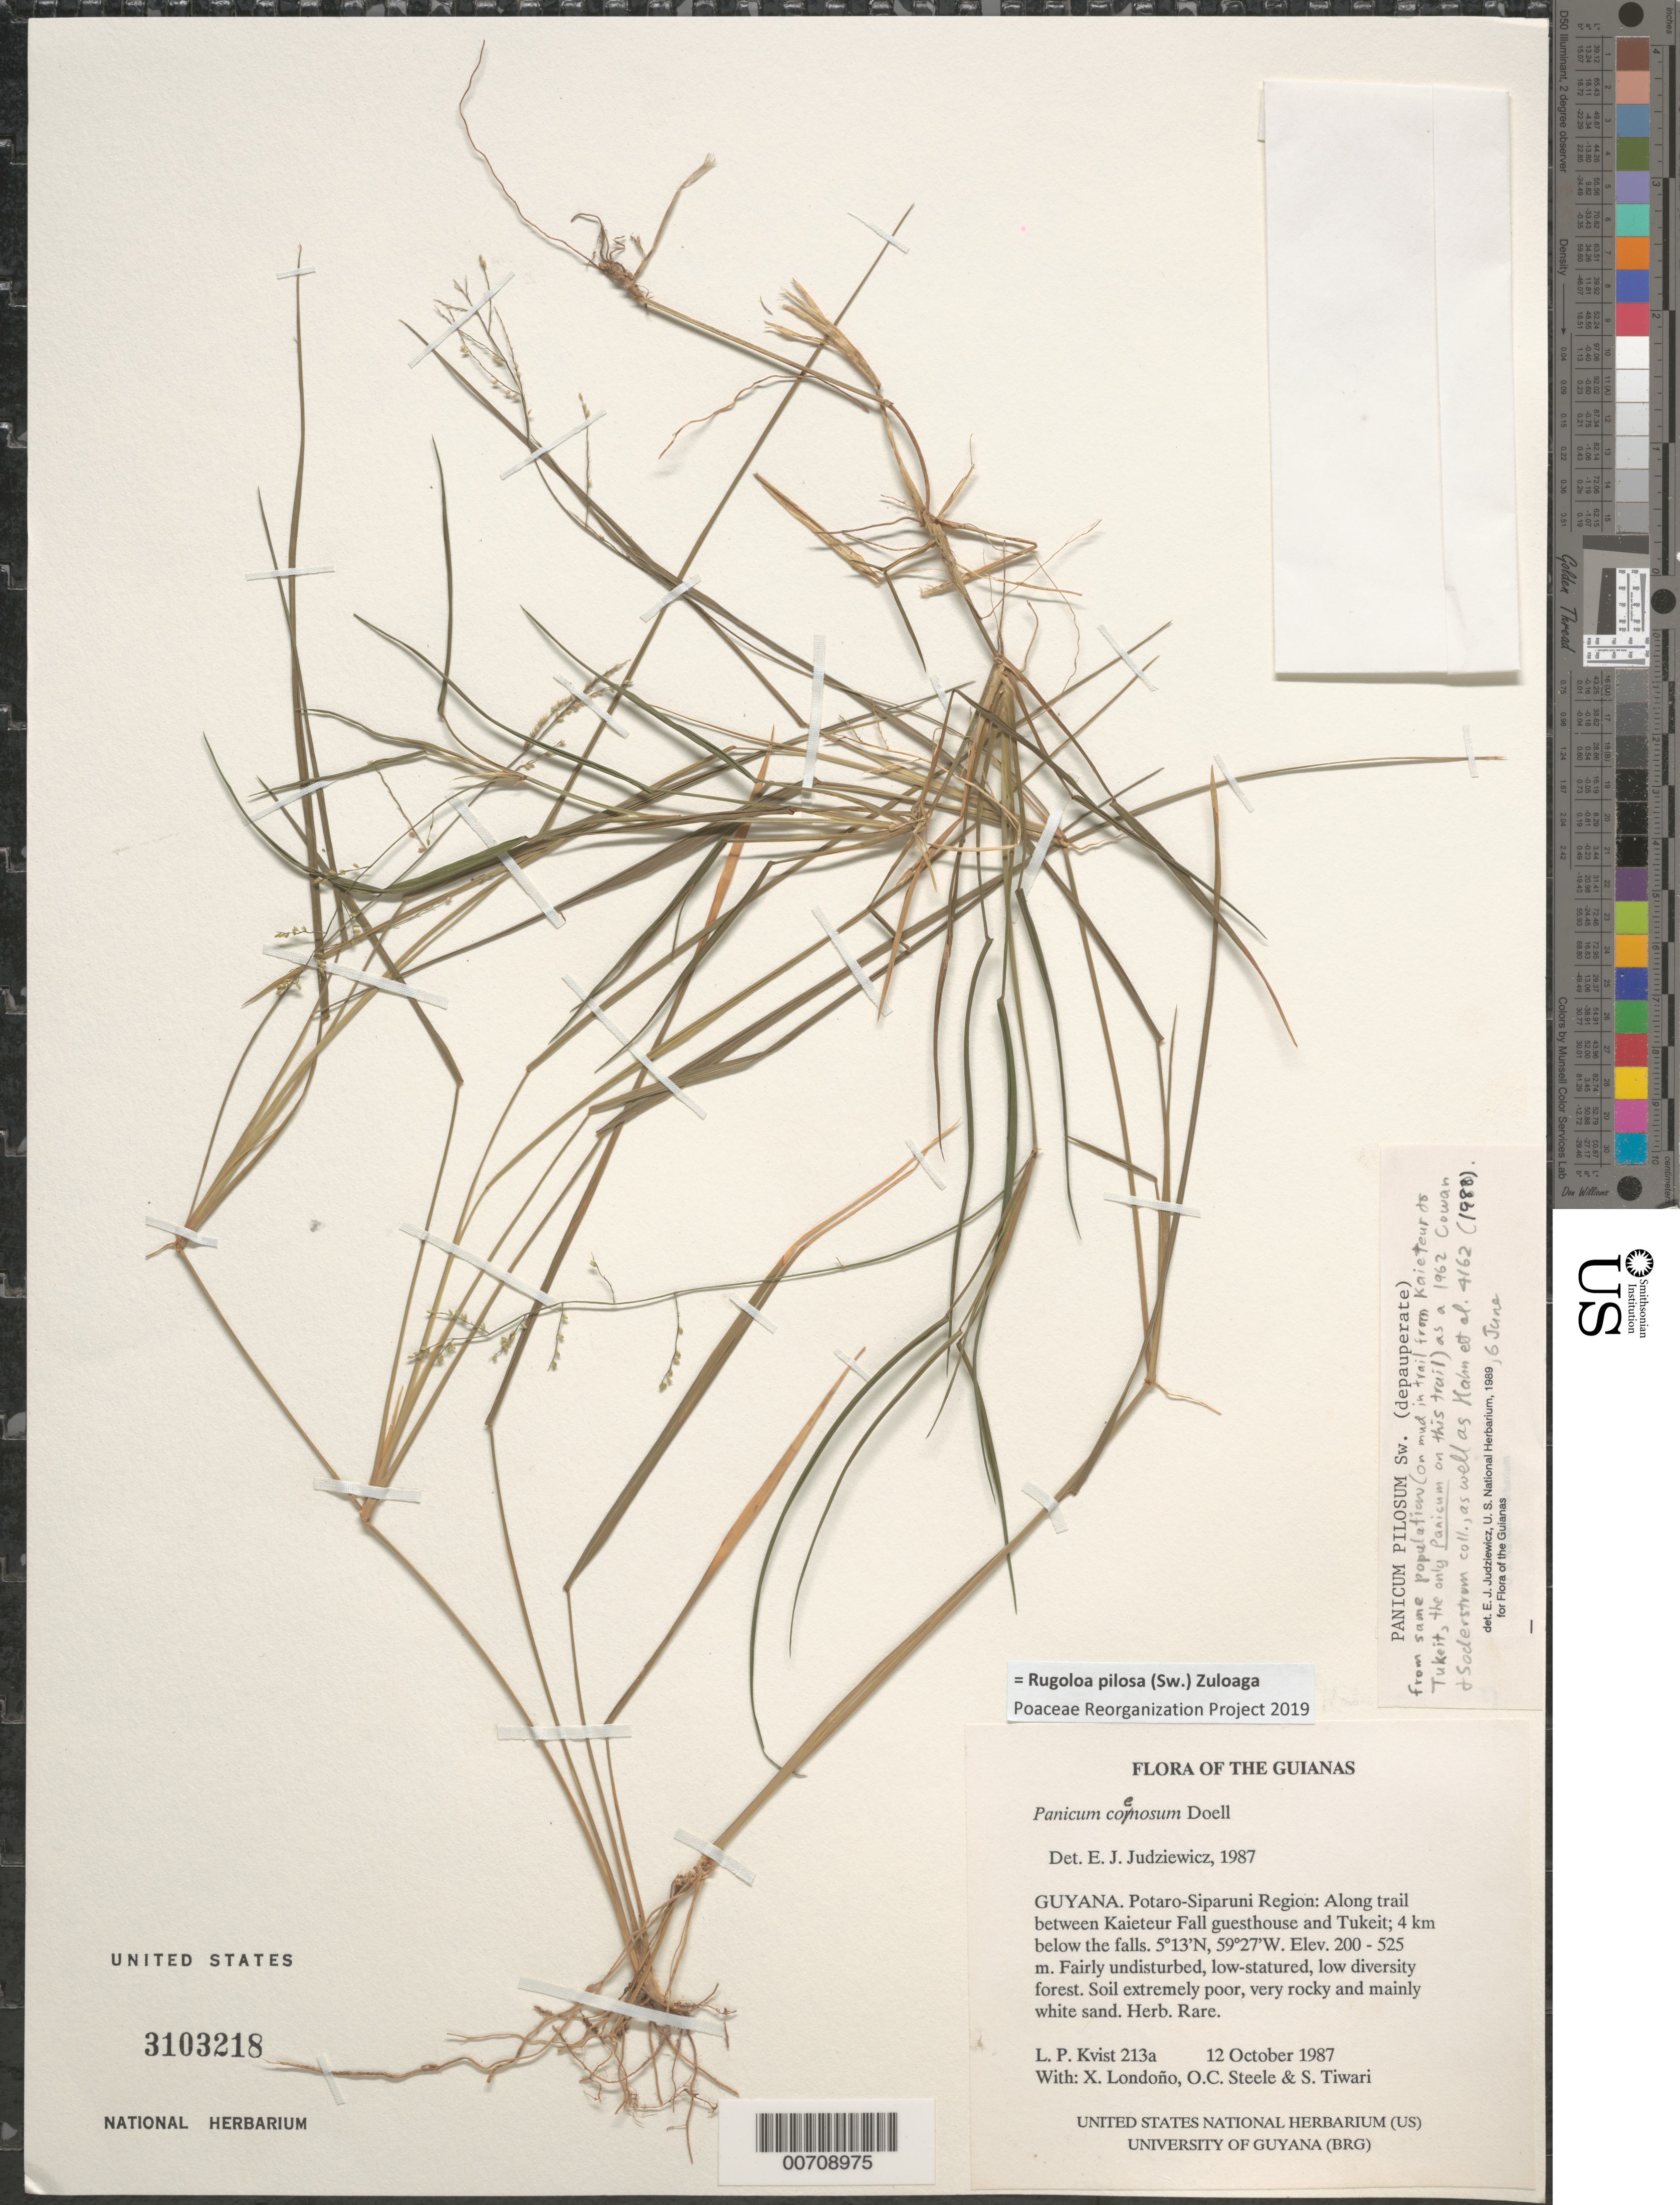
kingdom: Plantae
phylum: Tracheophyta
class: Liliopsida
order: Poales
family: Poaceae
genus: Panicum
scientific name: Panicum pilosum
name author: Sw.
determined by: Judziewicz, E. J.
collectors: L. P. Kvist, X. Londoño, O. C. Steele & S. Tiwari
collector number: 213 a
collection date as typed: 12 October 1987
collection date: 1987-10-12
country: Guyana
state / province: Potaro-Siparuni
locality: Along trail between Kaieteur Fall guesthouse and Tukeit; 4 km below the falls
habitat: Fairly undisturbed, low-statured, low diversity forest. Soil extremely poor, very rocky and mainly white sand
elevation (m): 200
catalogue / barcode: US 3103218